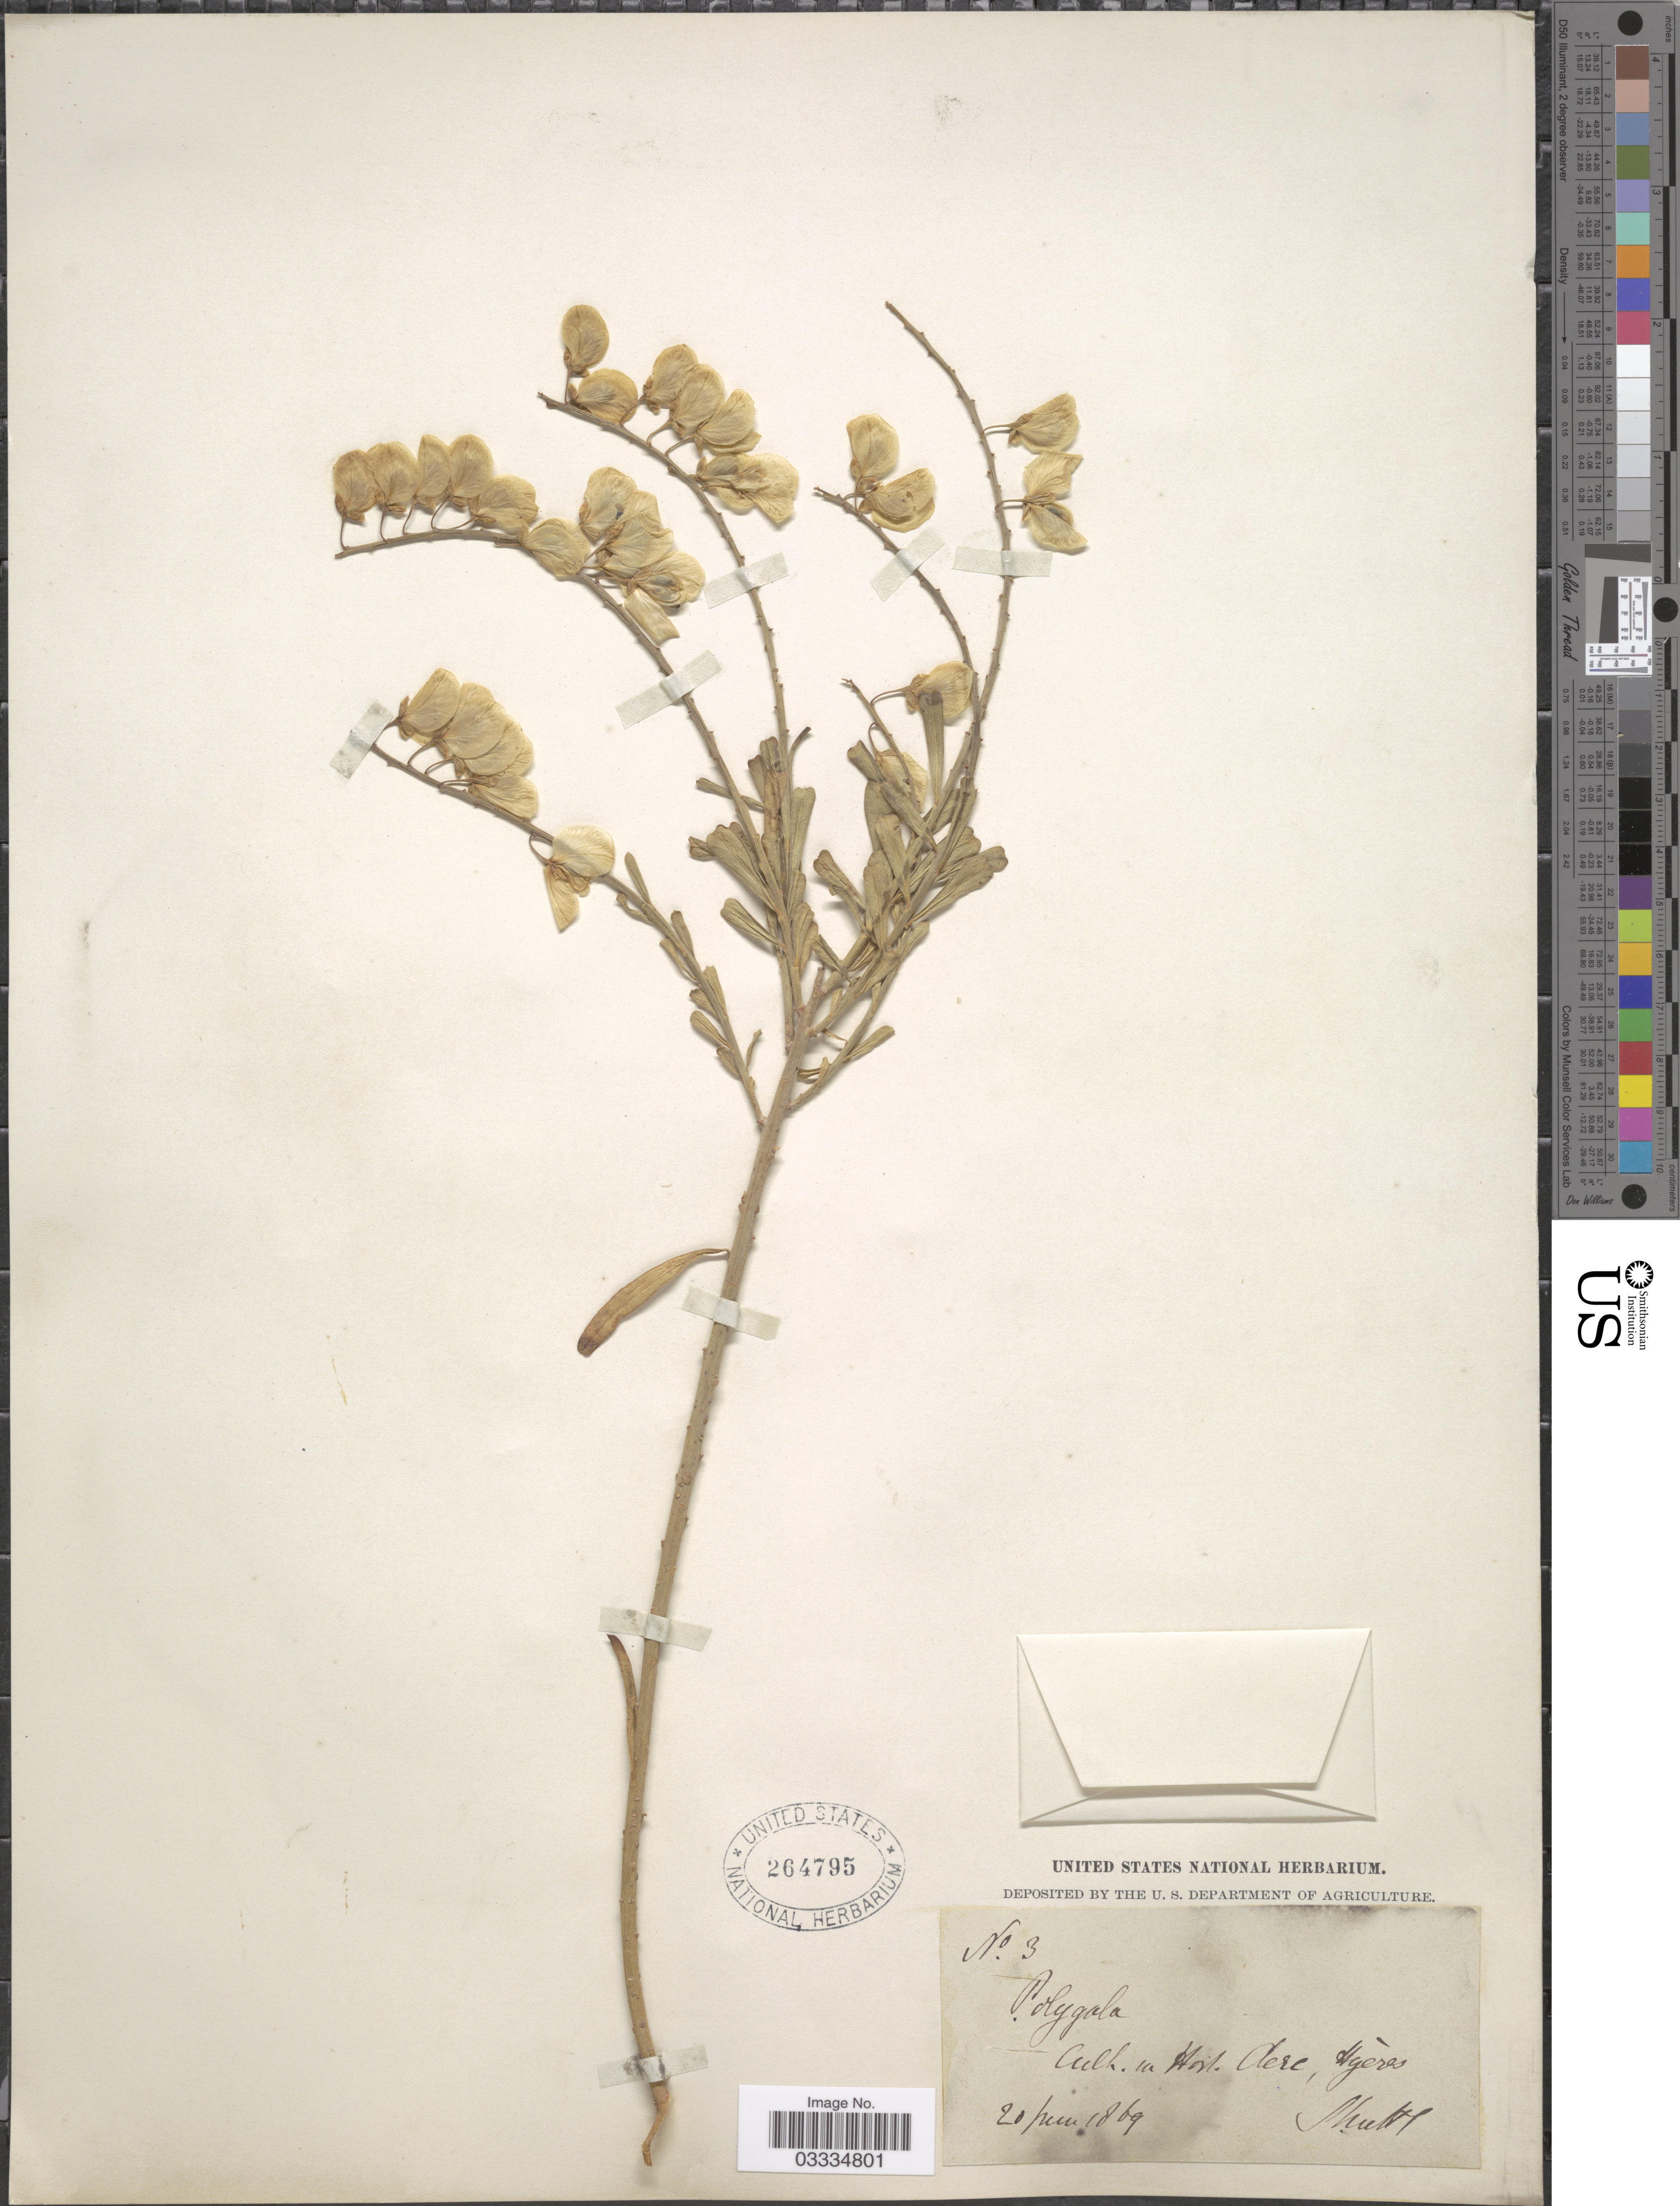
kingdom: Plantae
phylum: Tracheophyta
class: Magnoliopsida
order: Fabales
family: Polygalaceae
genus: Polygala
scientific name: Polygala sp.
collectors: Shuttl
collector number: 3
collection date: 1869-06-20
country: France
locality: Cult in Hort Aerc [interpreted], Hyeres.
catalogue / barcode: US 264795